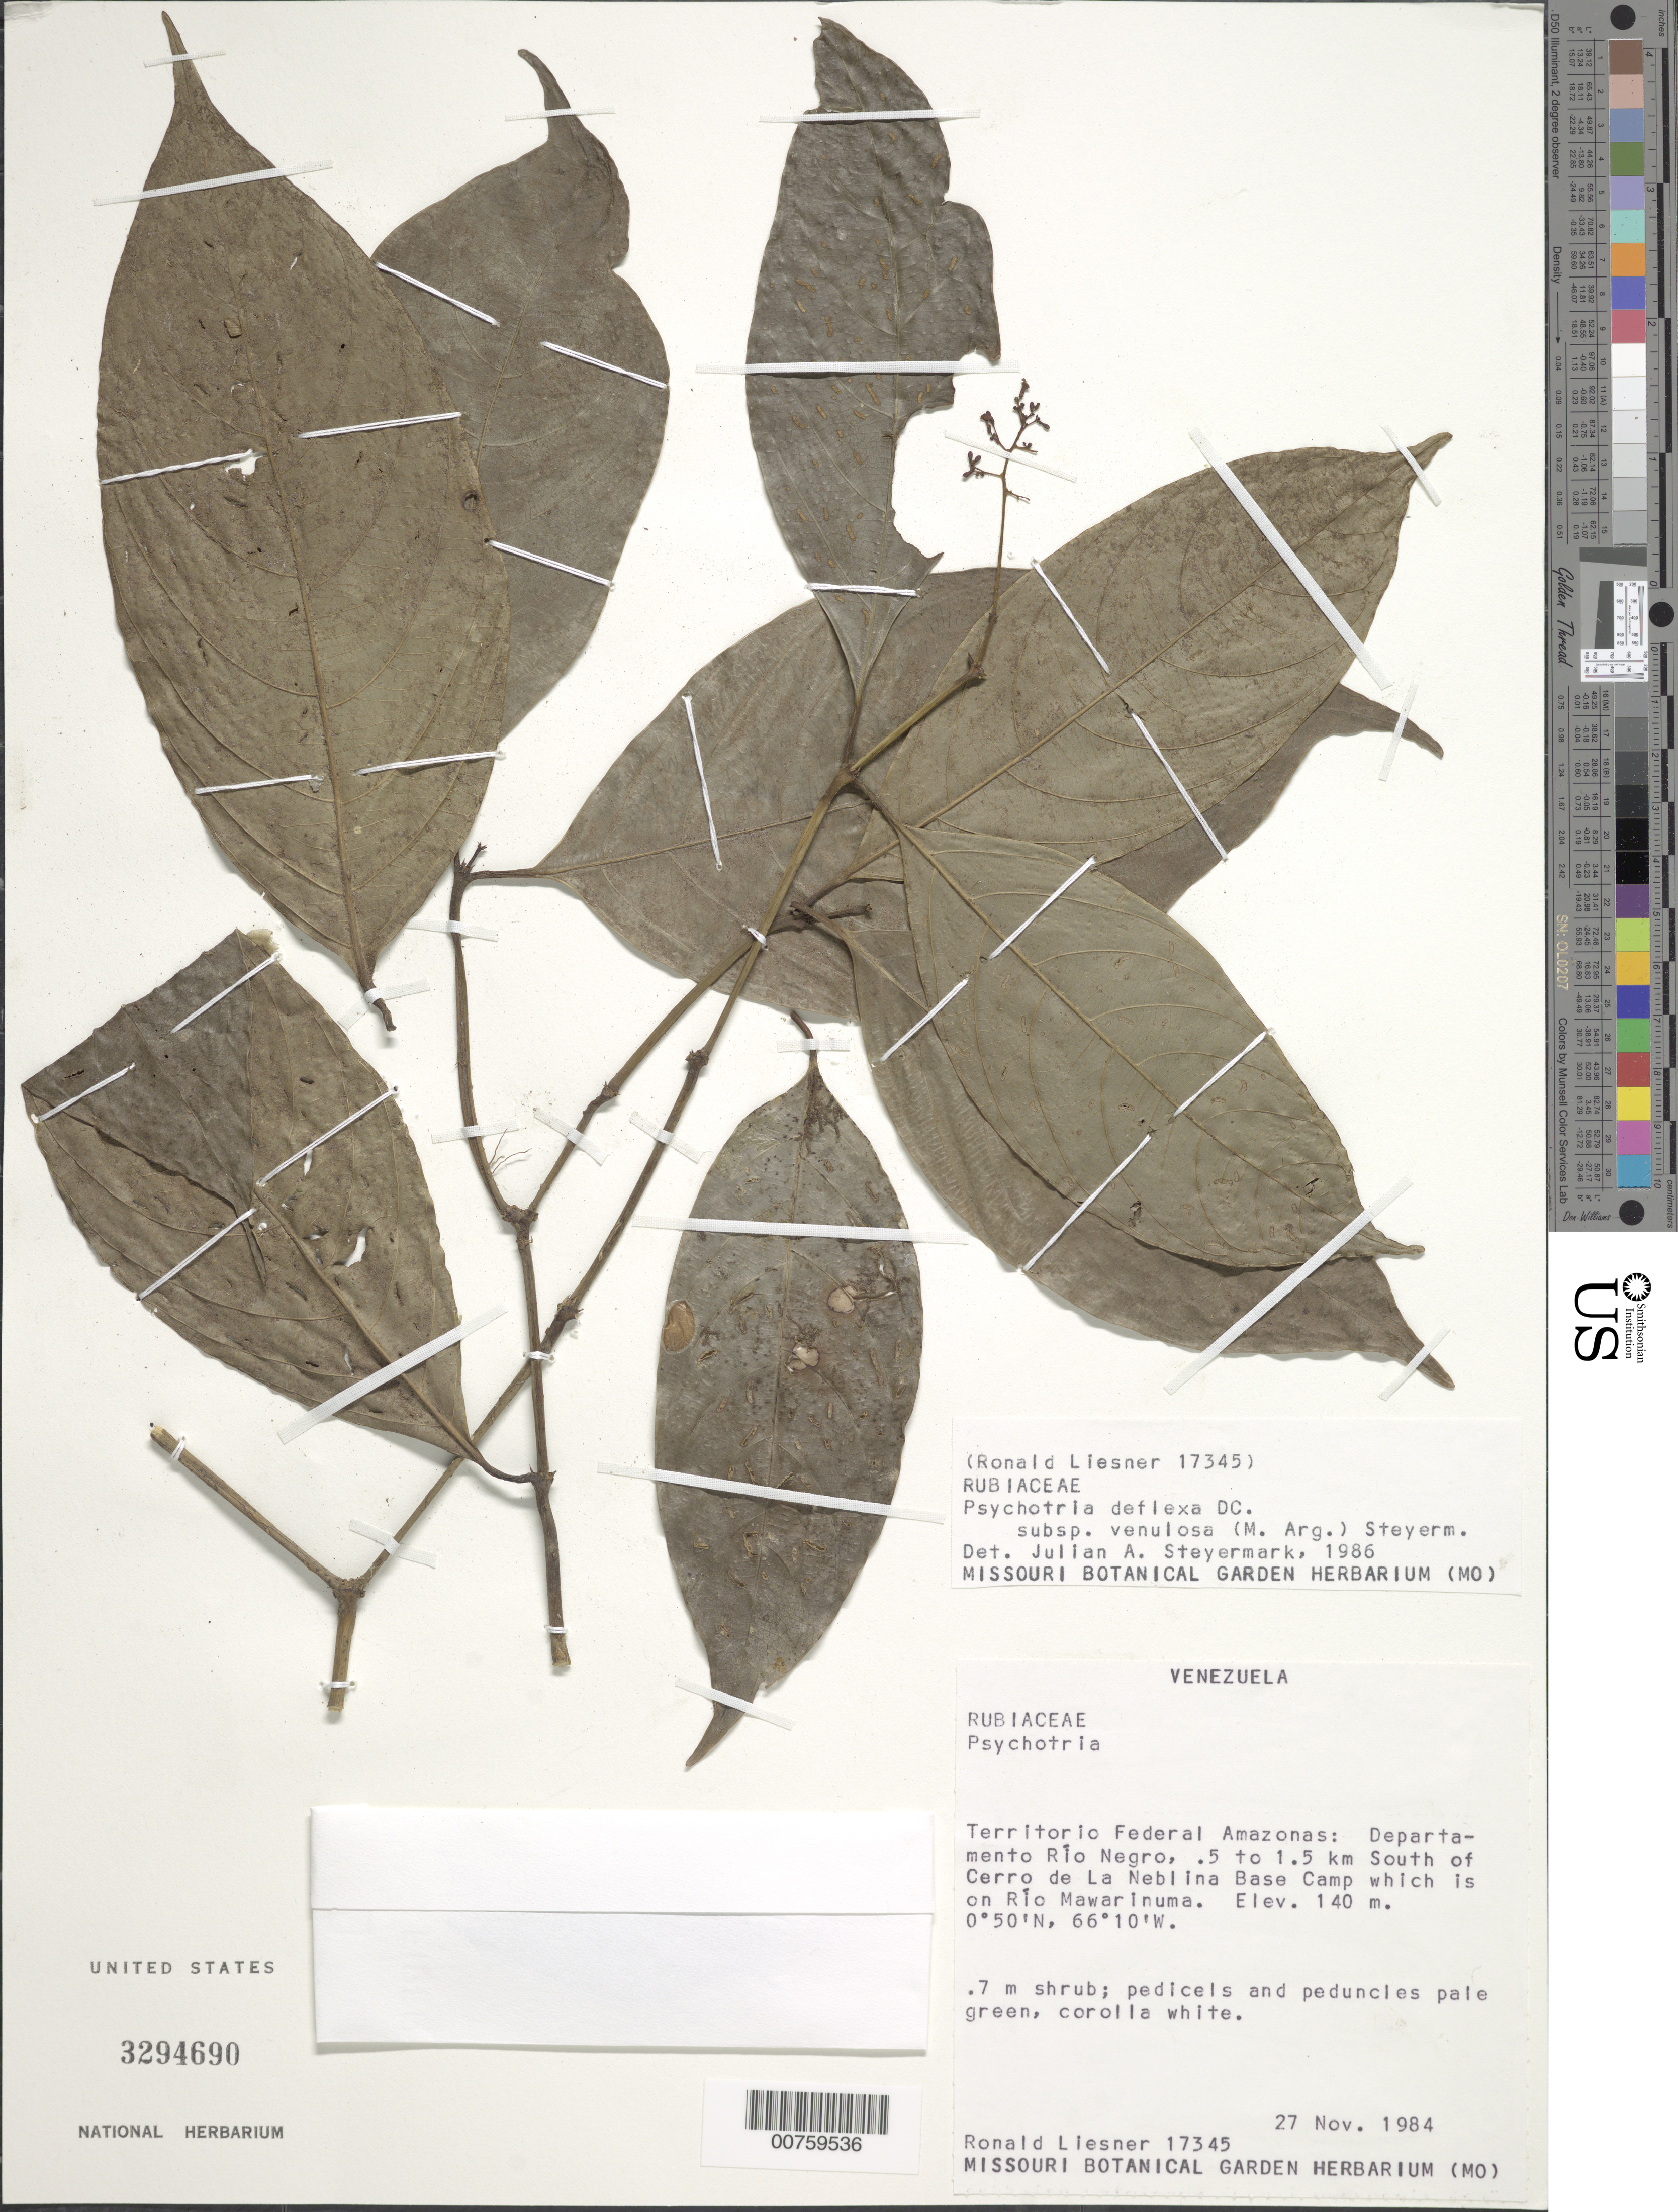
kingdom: Plantae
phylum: Tracheophyta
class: Magnoliopsida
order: Gentianales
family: Rubiaceae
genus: Psychotria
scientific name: Psychotria deflexa subsp. venulosa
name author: (Müll. Arg.) Steyerm.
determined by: Steyermark, Julian A., (VEN)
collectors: R. L. Liesner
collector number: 17345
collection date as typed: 27-Nov-85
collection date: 1985-11-27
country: Venezuela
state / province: Amazonas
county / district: Río Negro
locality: Río Mawarinuma, 0.5-1.5 km S of Cerro de la Neblina Base Camp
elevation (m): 140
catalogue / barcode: US 3294690